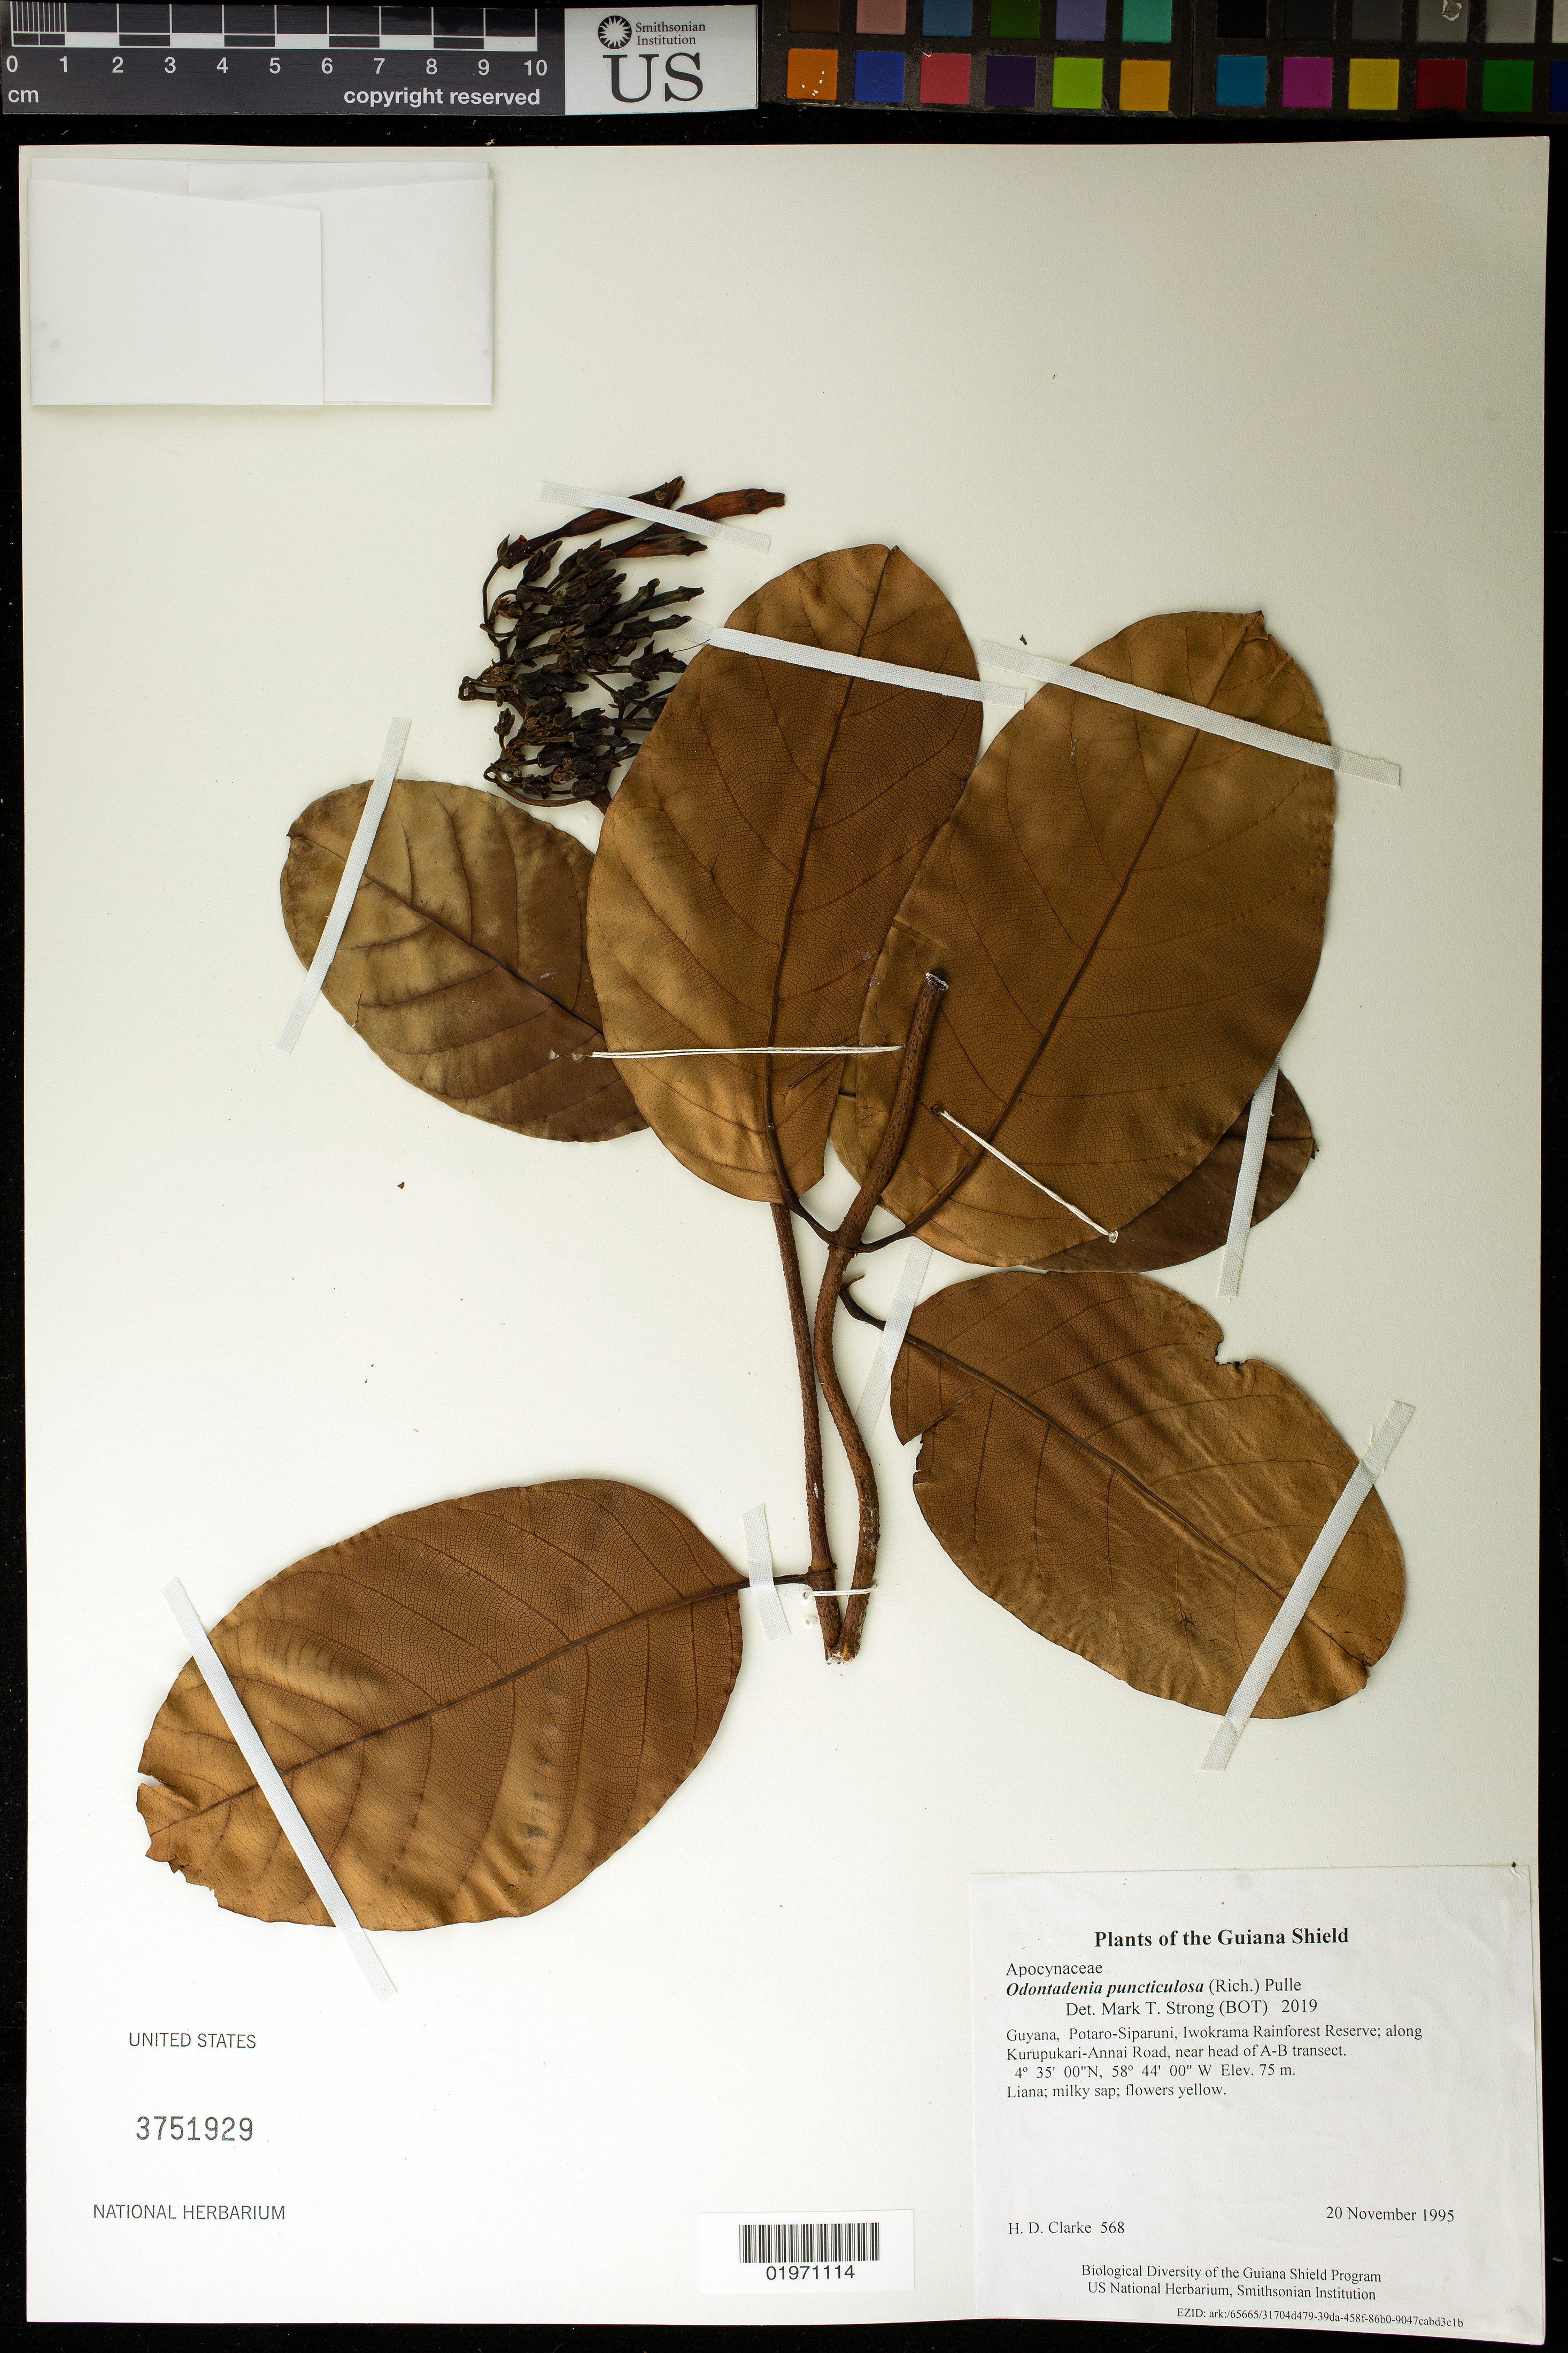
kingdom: Plantae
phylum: Tracheophyta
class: Magnoliopsida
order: Gentianales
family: Apocynaceae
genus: Odontadenia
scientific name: Odontadenia puncticulosa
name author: (Rich.) Pulle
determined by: Strong, Mark T., (BOT), Smithsonian Institution - National Museum of Natural History (UNITED STATES)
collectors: H. D. Clarke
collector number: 568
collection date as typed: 20 November 1995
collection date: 1995-11-20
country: Guyana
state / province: Potaro-Siparuni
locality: Iwokrama Rainforest Reserve; along Kurupukari-Annai Road, near head of A-B transect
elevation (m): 75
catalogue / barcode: US 3751929